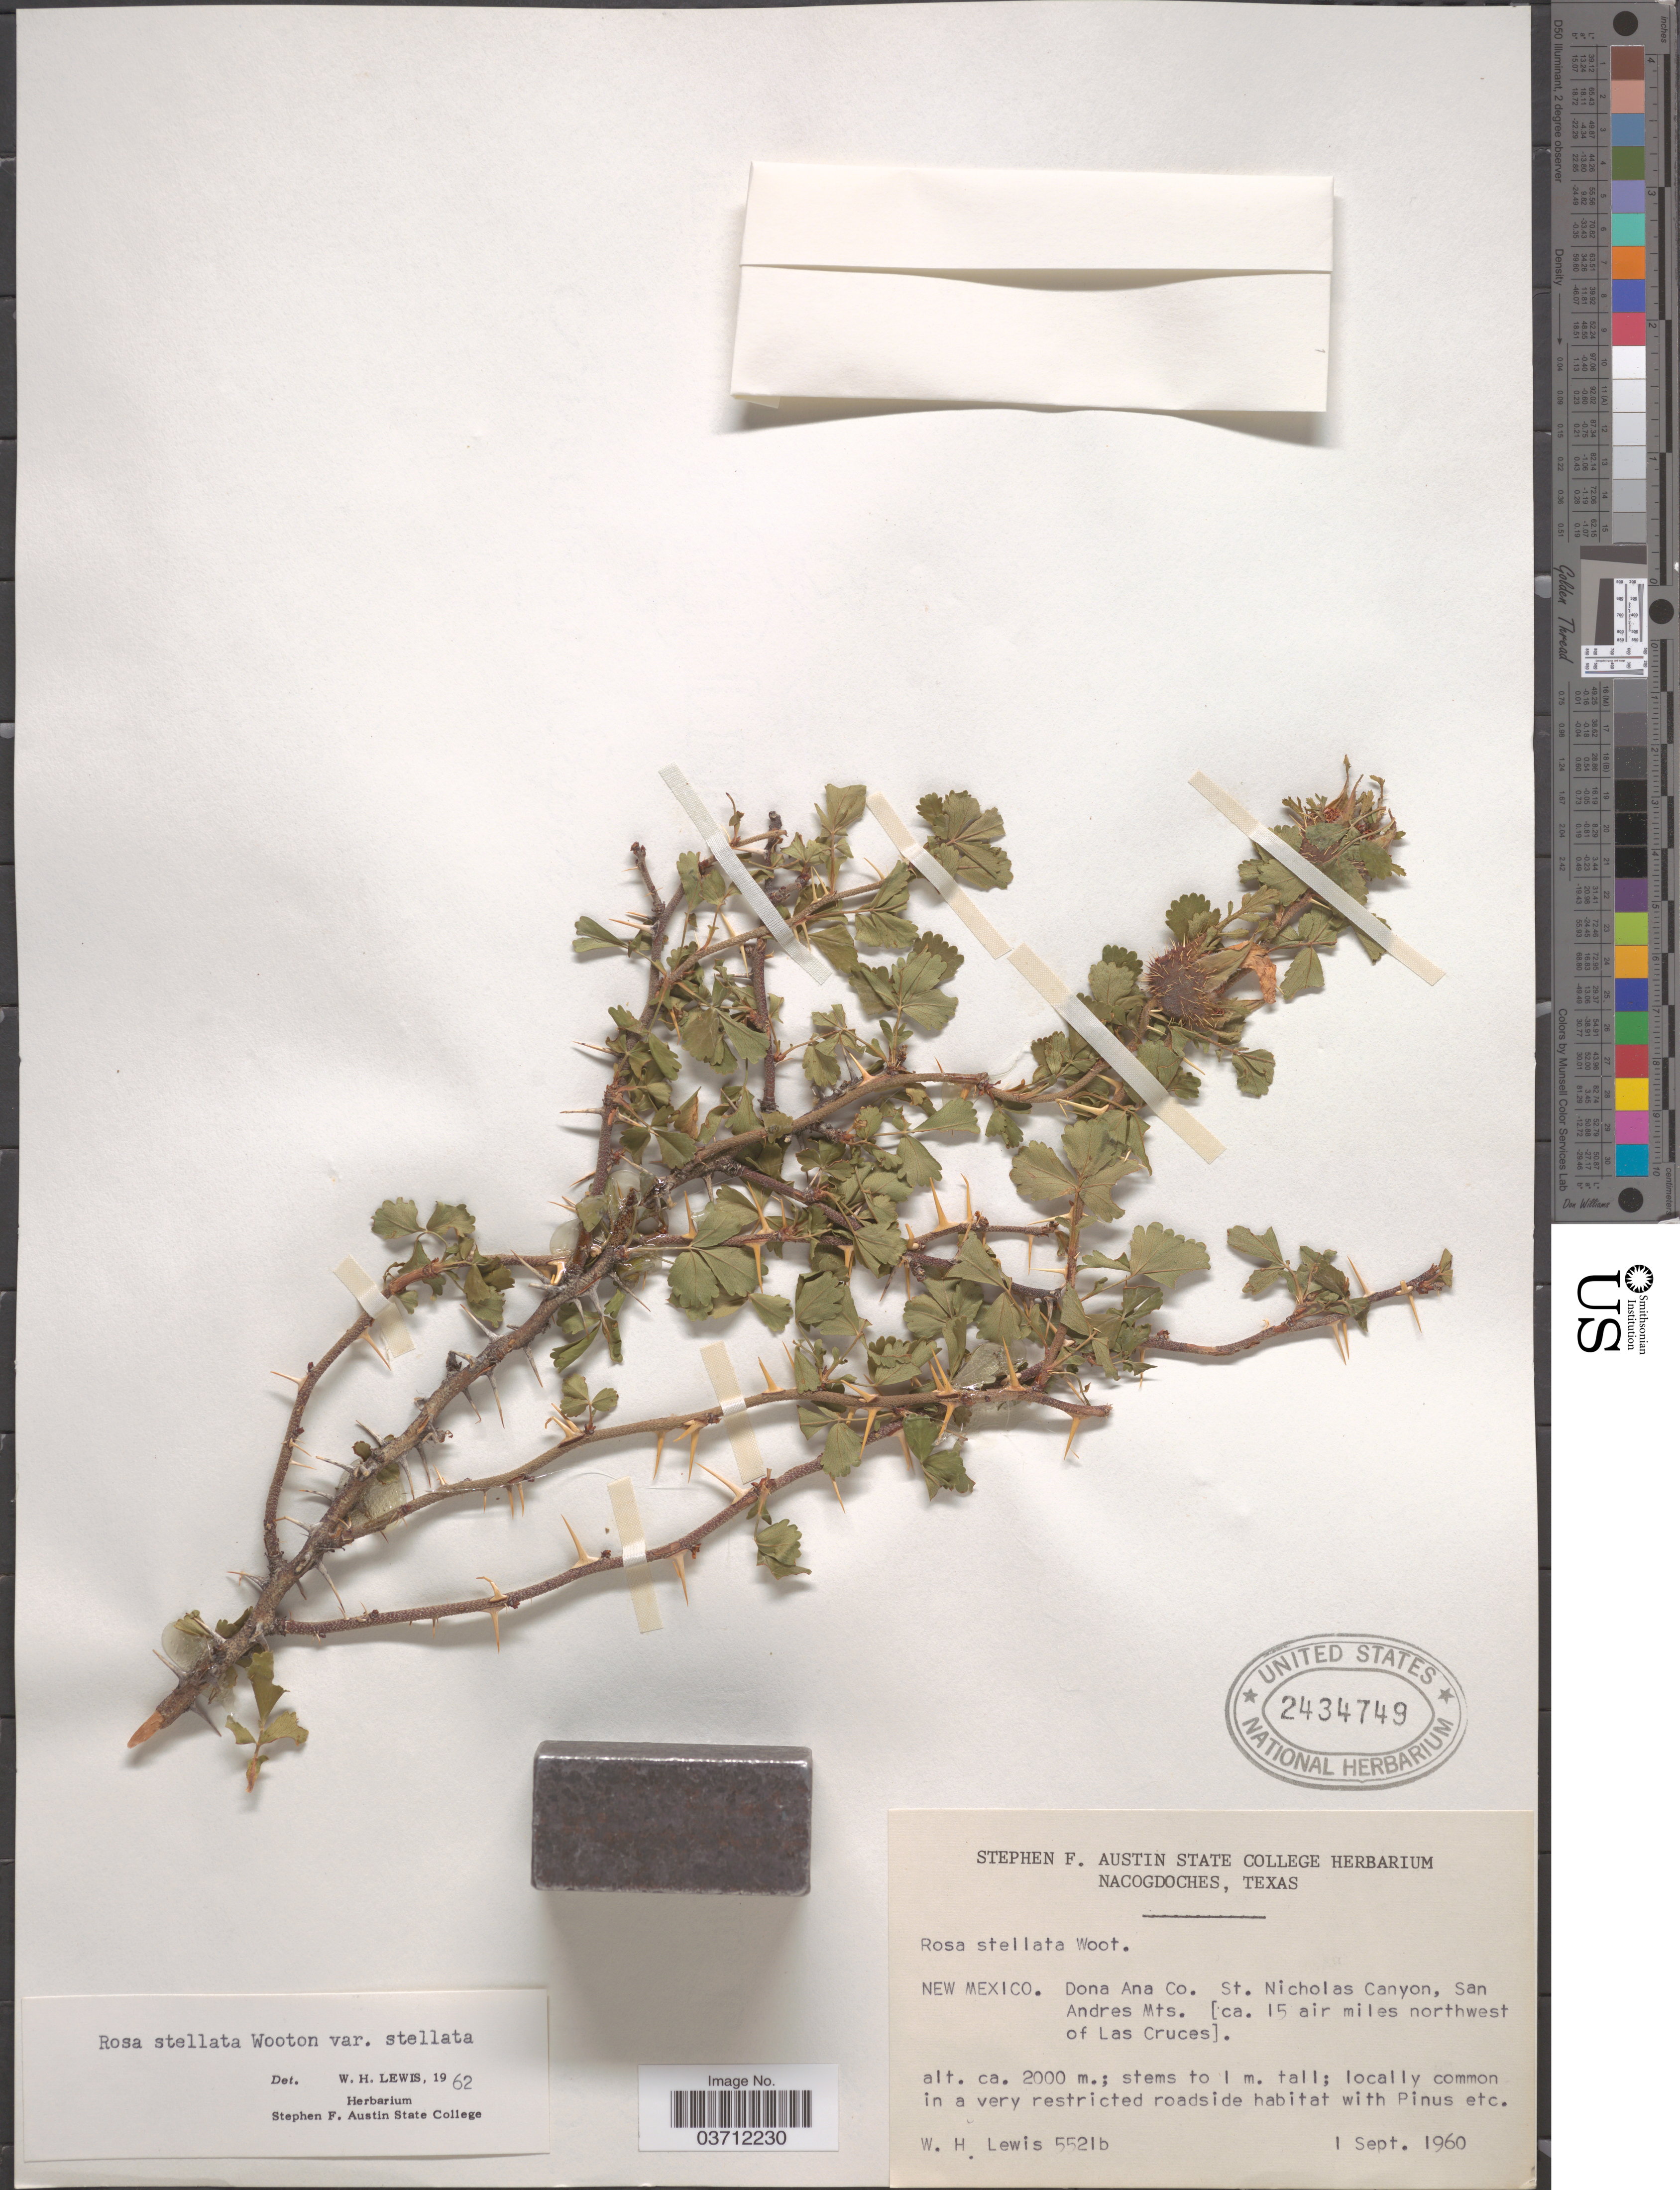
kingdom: Plantae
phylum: Tracheophyta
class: Magnoliopsida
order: Rosales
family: Rosaceae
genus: Rosa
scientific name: Rosa stellata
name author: Wooton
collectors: W. H. Lewis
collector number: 5521b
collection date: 1960-09-01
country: United States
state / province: New Mexico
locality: Dona Ana Co. St. Nicholas Canyon, San Andres Mts. [ca. 15 air miles northwest of Las Cruces].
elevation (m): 2000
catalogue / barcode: US 2434749